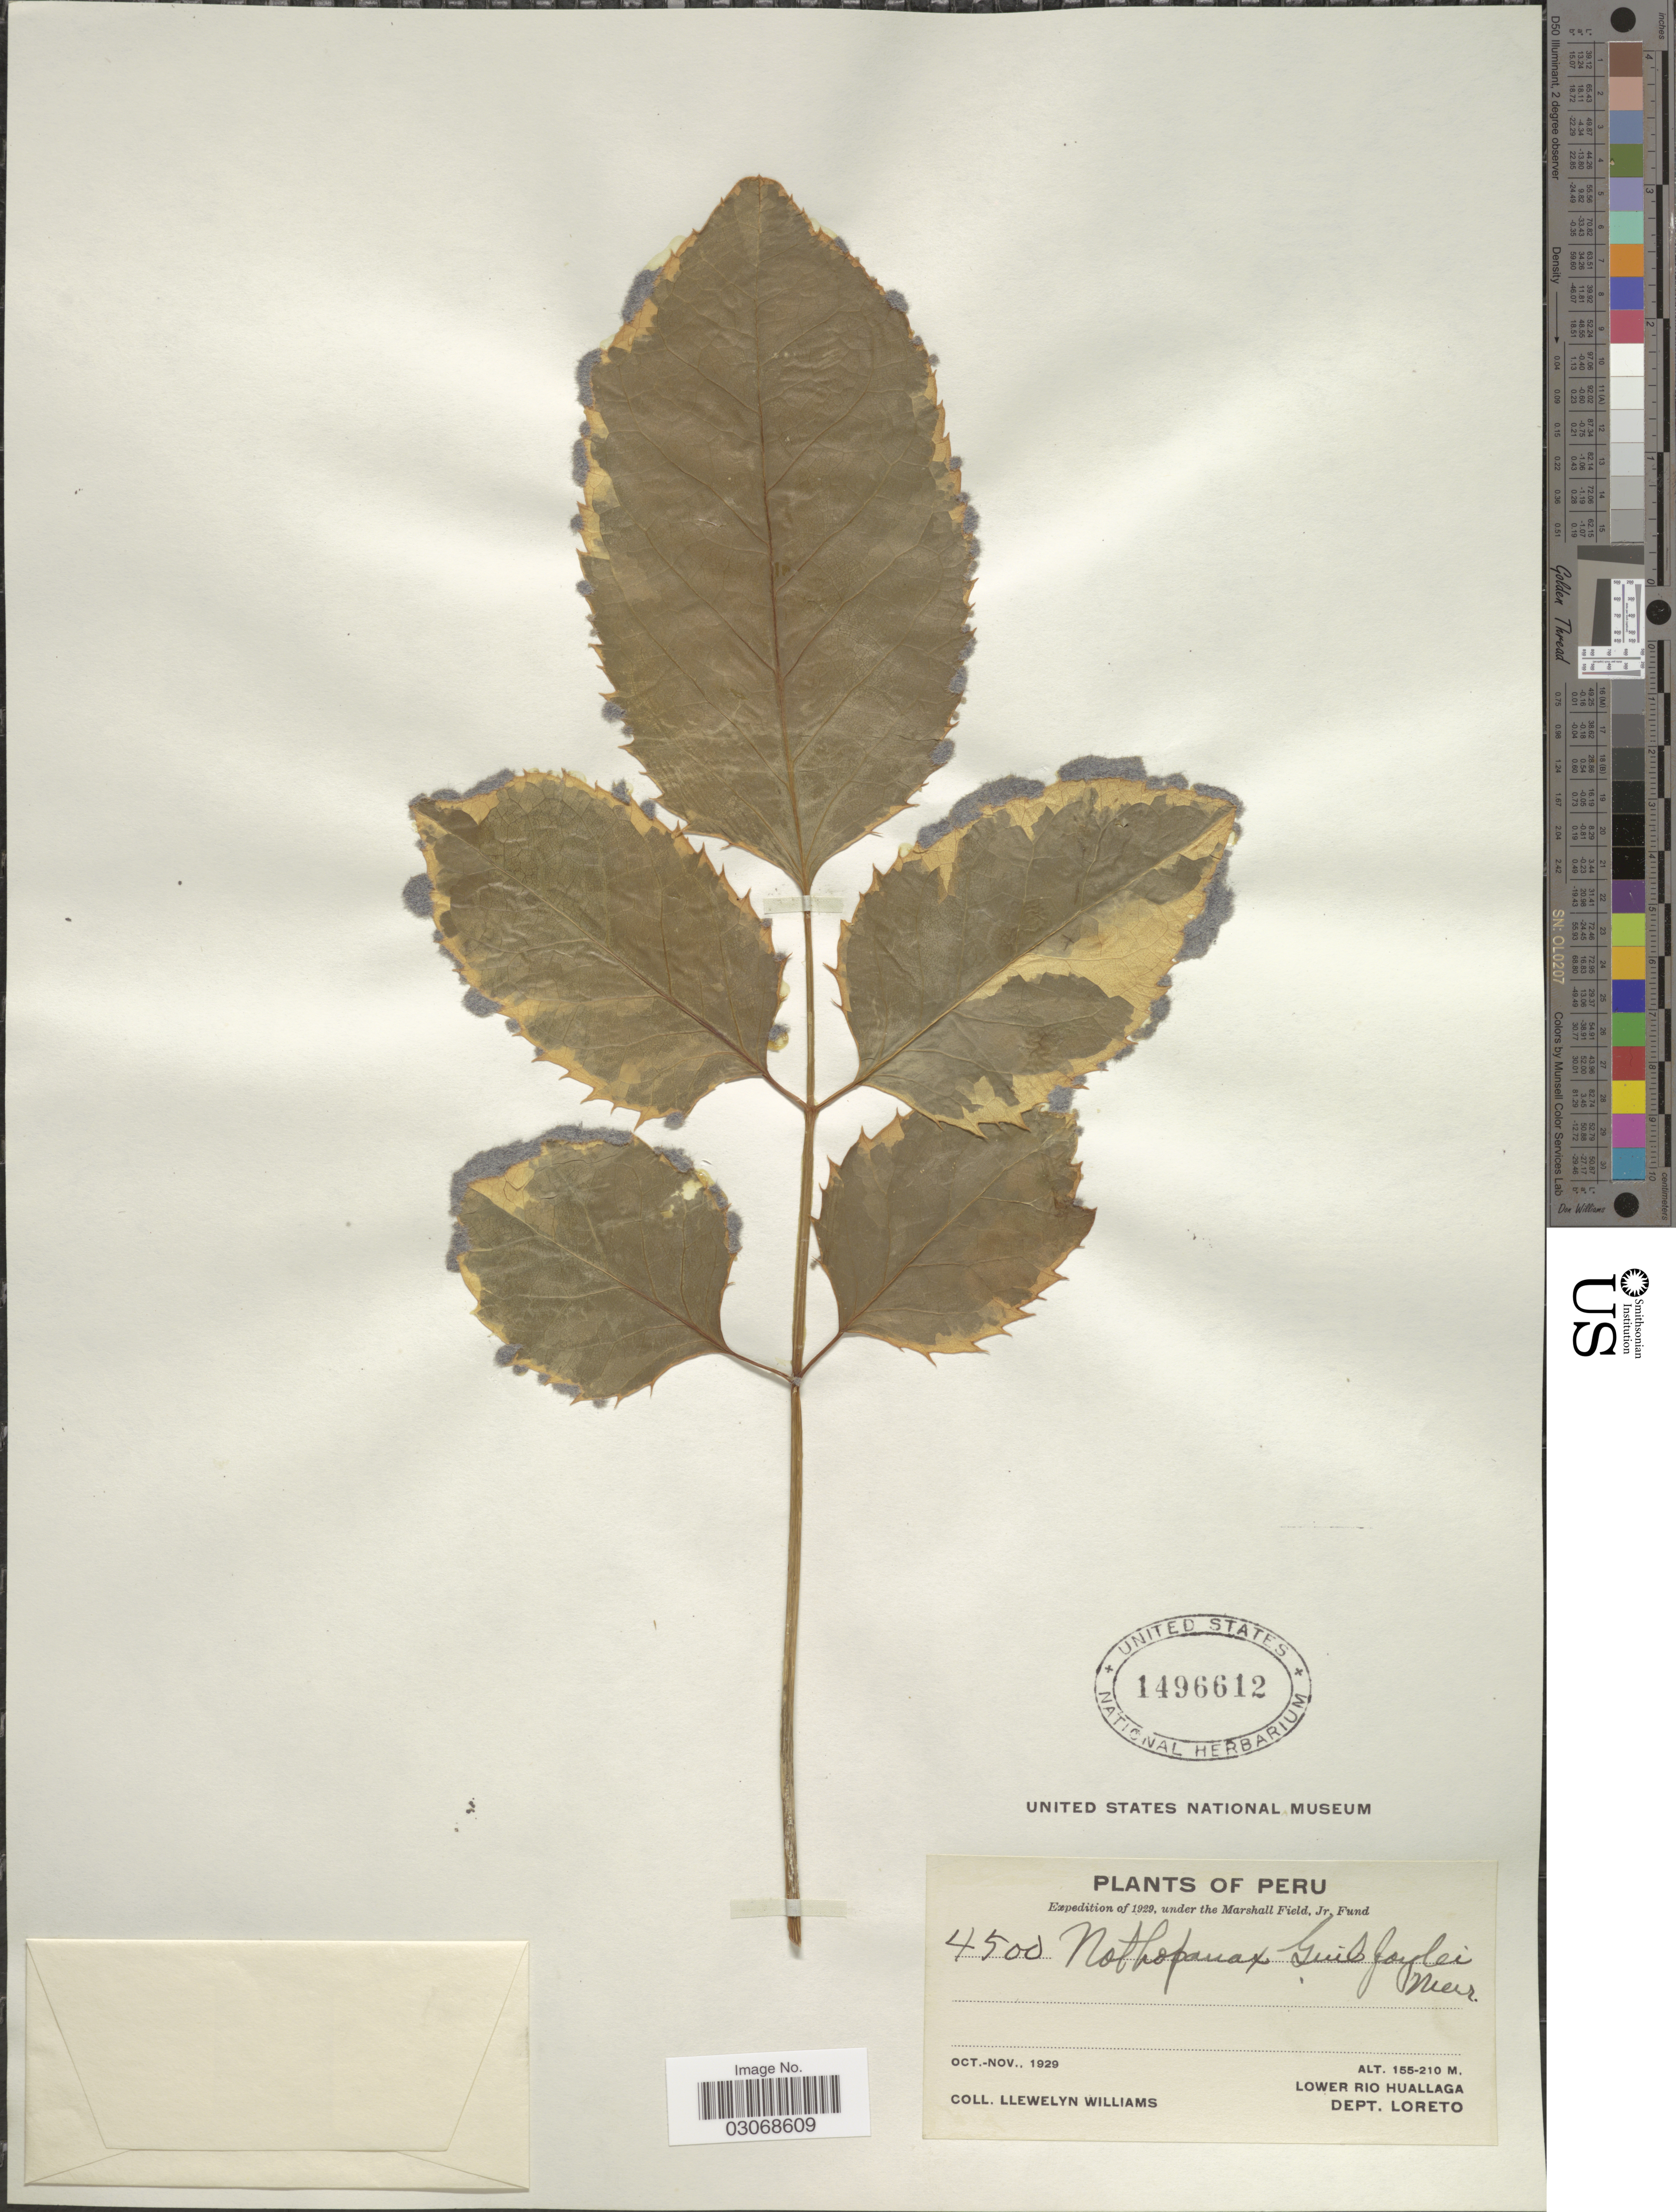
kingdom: Plantae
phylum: Tracheophyta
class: Magnoliopsida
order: Apiales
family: Araliaceae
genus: Polyscias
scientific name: Polyscias guilfoylei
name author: (W. Bull) L.H. Bailey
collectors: Ll. Williams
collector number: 4500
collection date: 1929-10/1929-11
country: Peru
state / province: Loreto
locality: Lower Rio Huallaga, Dept. Loreto.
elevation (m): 155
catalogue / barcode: US 1496612